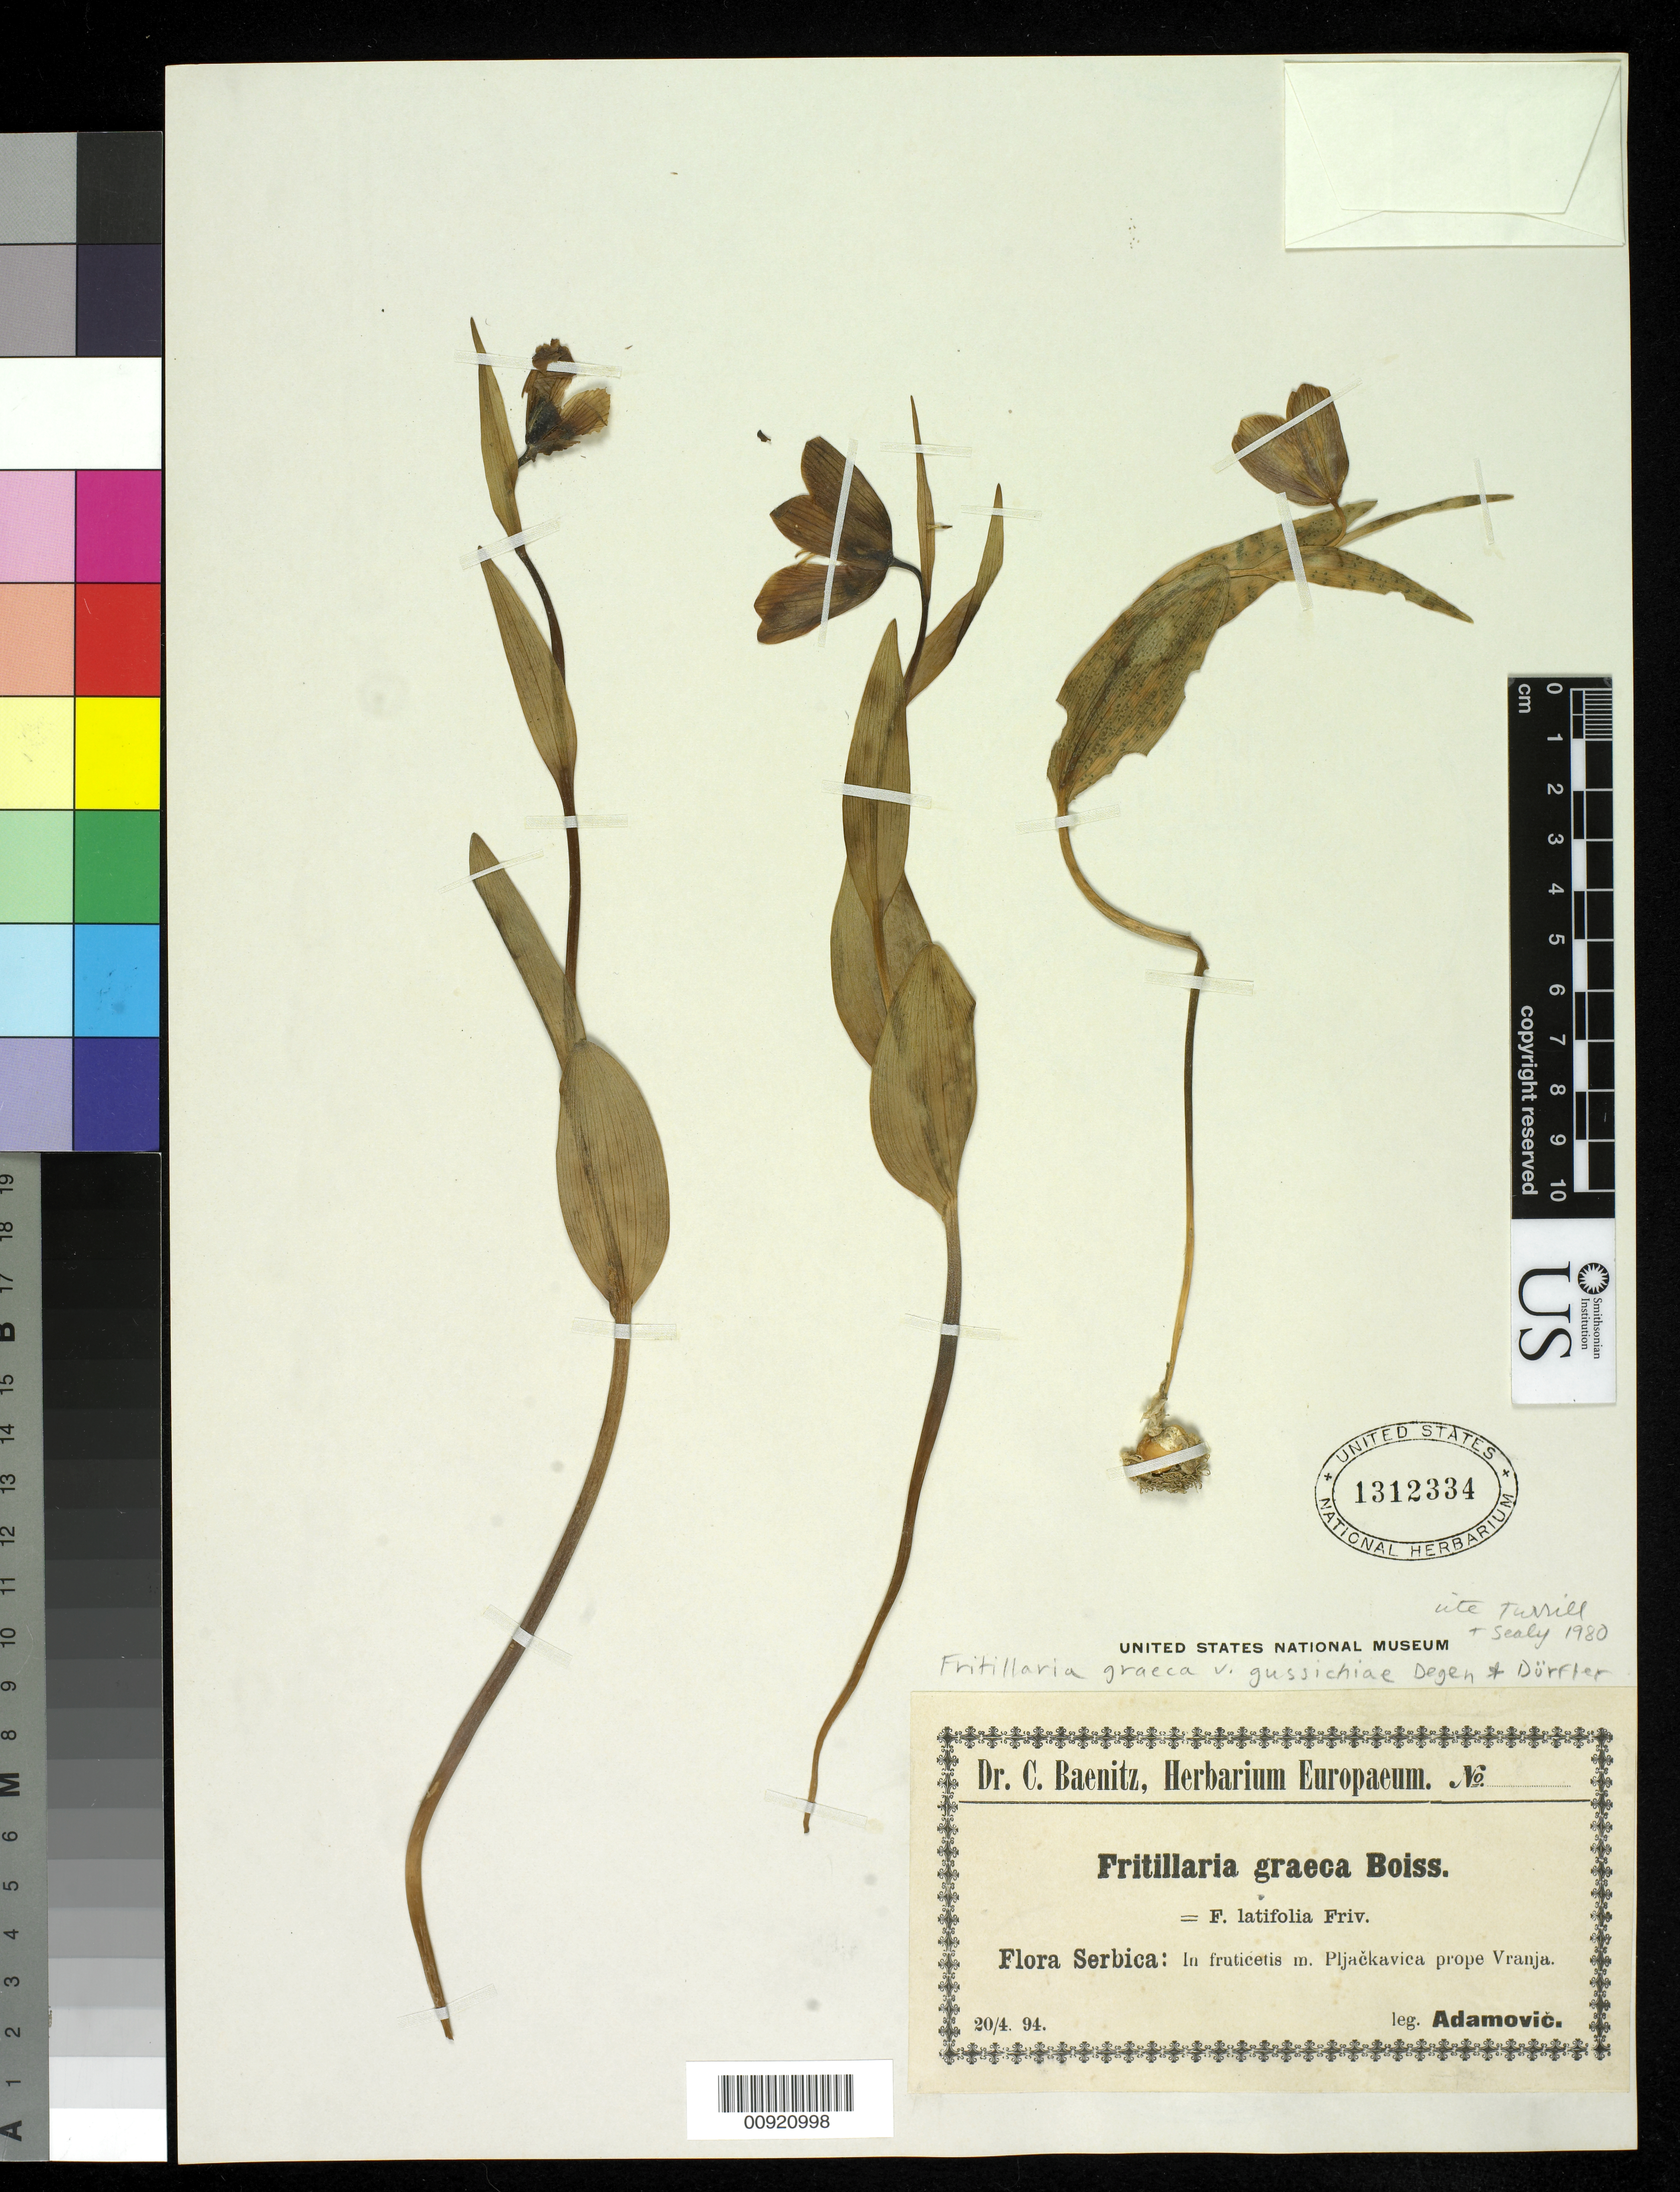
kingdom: Plantae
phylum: Tracheophyta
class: Liliopsida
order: Liliales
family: Liliaceae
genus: Fritillaria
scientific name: Fritillaria graeca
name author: Boiss. & Spruner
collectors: L. Adamović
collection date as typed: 20 Apr 1894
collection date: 1894-04-20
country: Serbia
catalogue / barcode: US 1312334